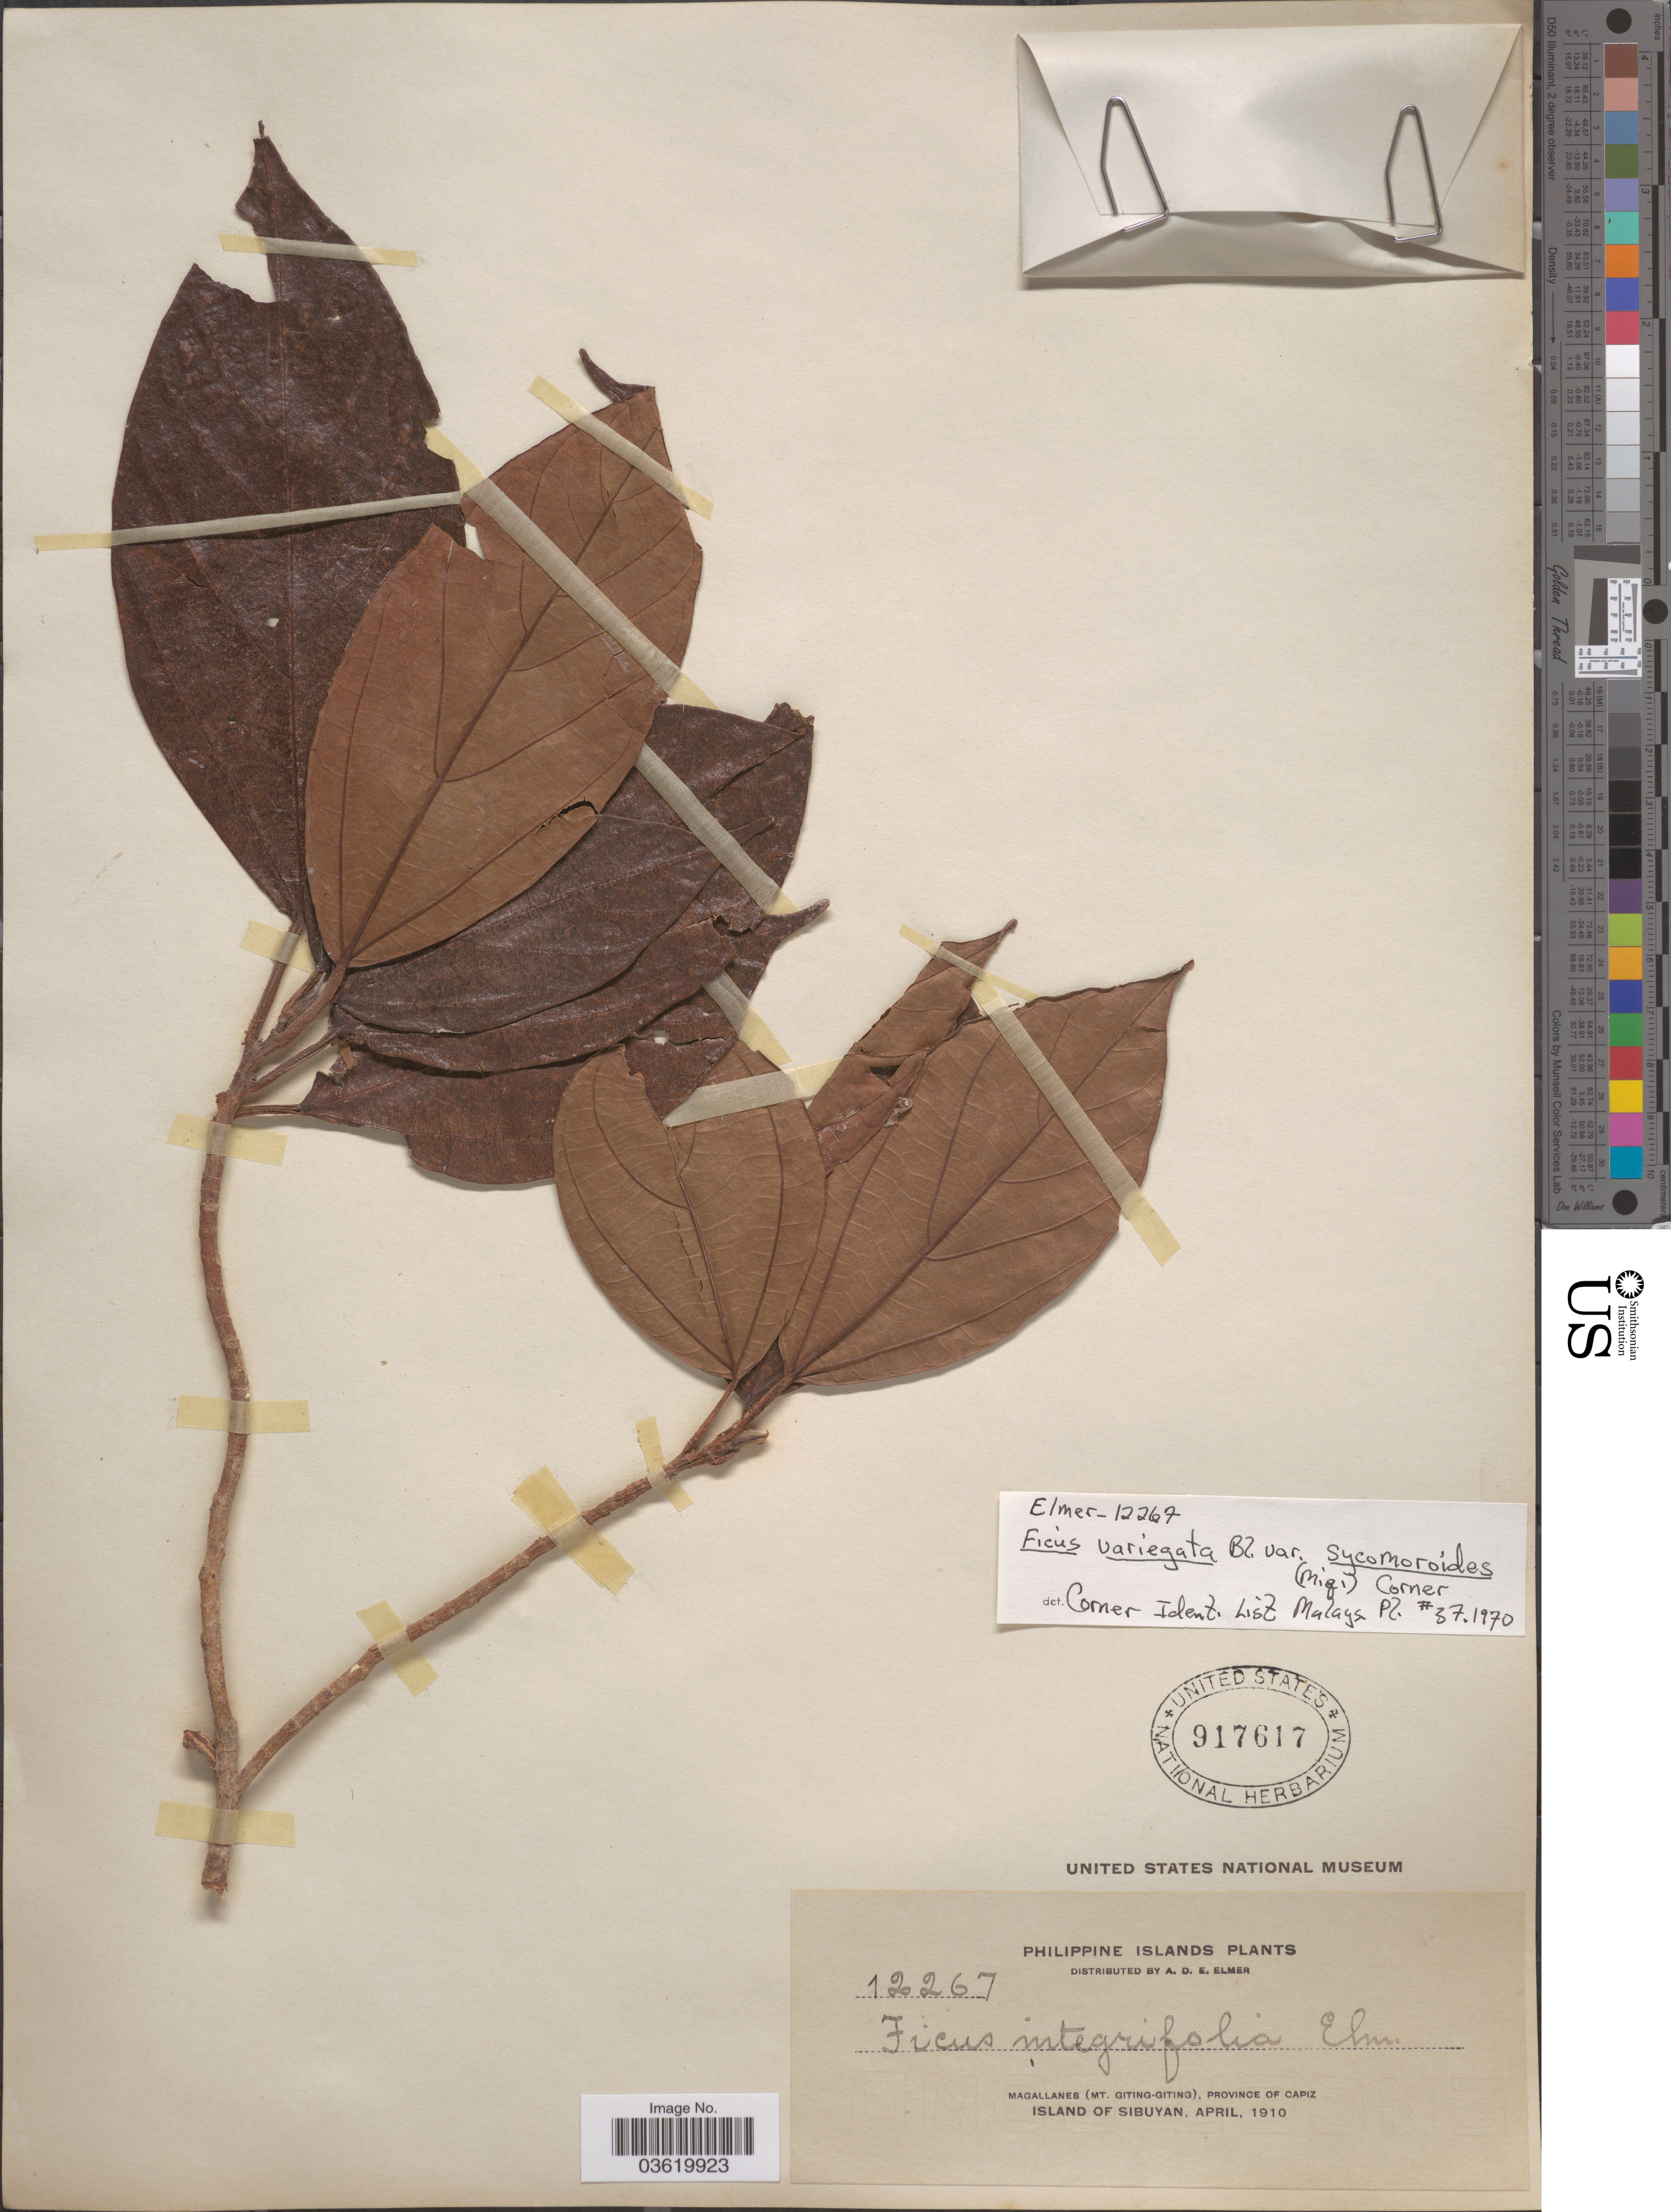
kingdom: Plantae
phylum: Tracheophyta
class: Magnoliopsida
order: Rosales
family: Moraceae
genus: Ficus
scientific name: Ficus variegata var. sycomoroides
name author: (Miq.) Corner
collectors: A. D. E. Elmer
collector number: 12267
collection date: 1910-04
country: Philippines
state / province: Western Visayas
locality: Philippine Islands. Magallanes (Mt. Giting-Giting), Province of Capiz. Island of Sibuyan.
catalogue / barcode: US 917617